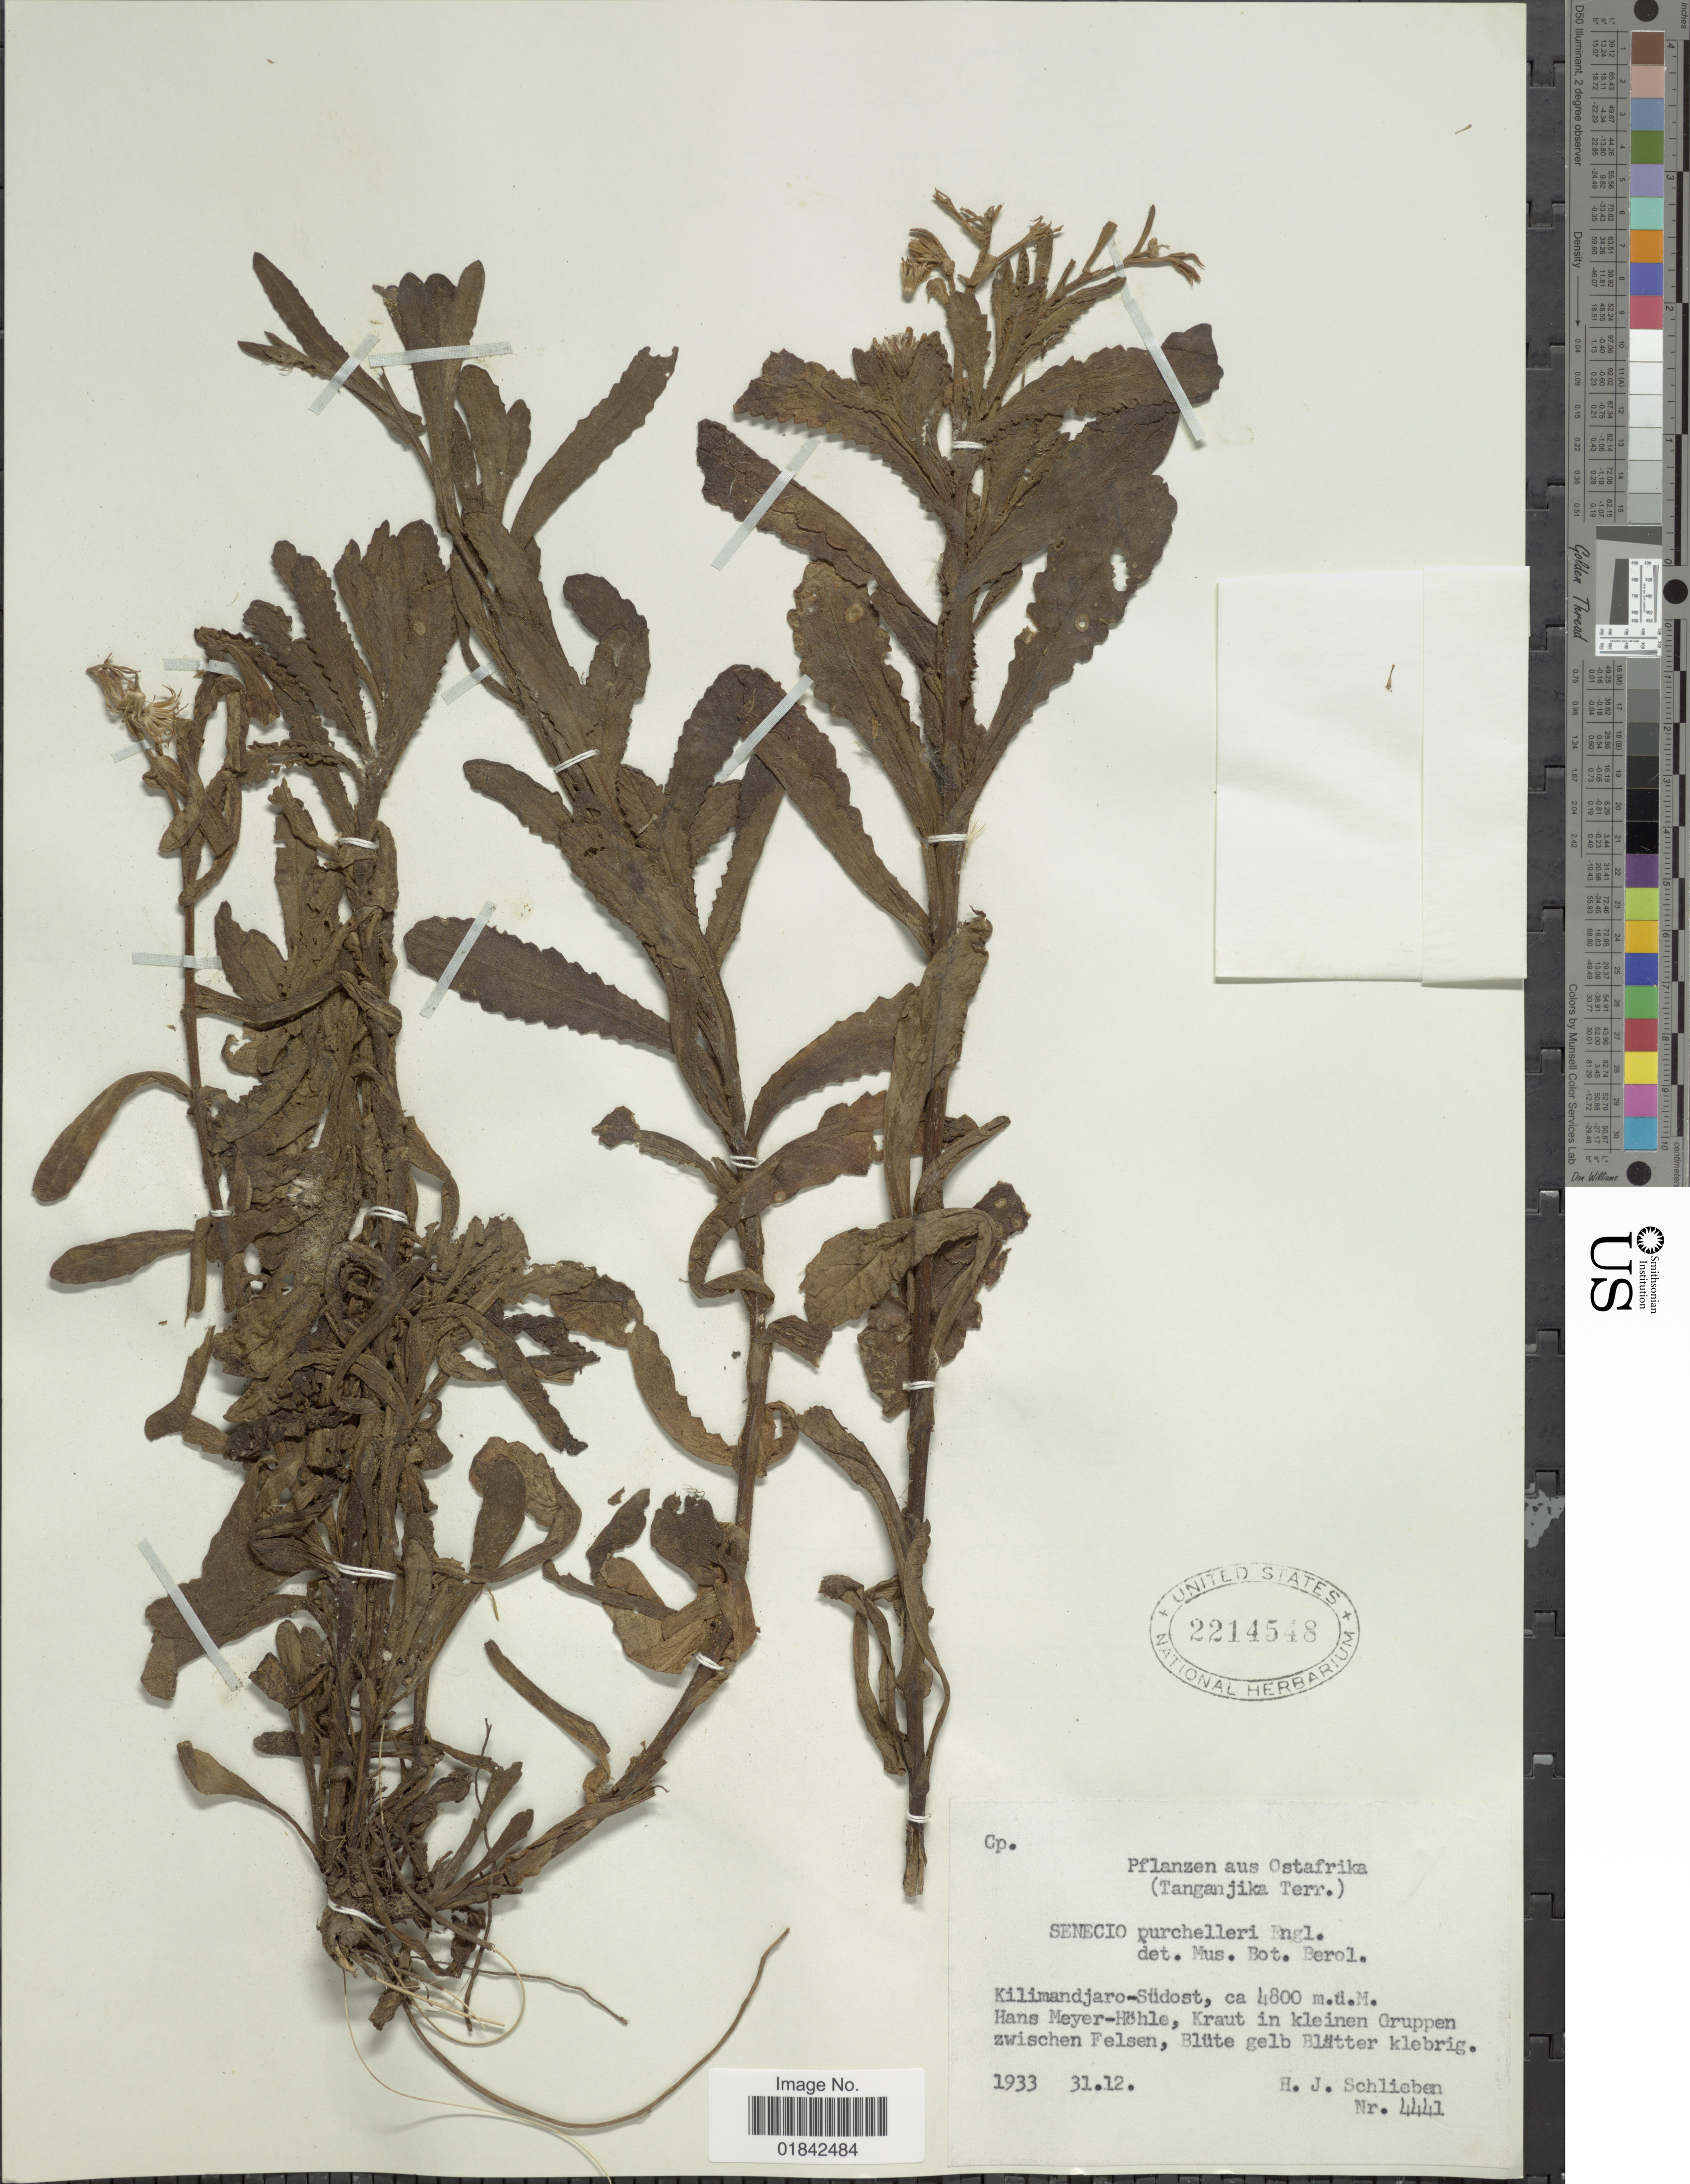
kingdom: Plantae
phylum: Tracheophyta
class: Magnoliopsida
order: Asterales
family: Asteraceae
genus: Senecio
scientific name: Senecio purtschelleri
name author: Engl.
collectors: H. J. Schlieben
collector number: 4441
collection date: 1933-12-31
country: Tanzania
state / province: Kilimanjaro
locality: Ostafrika (Tanganjika Terr.). Kilimandjaro-Südost, Hans Meyer-Höyle, Kraut in kleinen Gruppen zwischen Felsen, Blüte gelb Blätter klebrig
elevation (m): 4800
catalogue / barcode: US 2214548